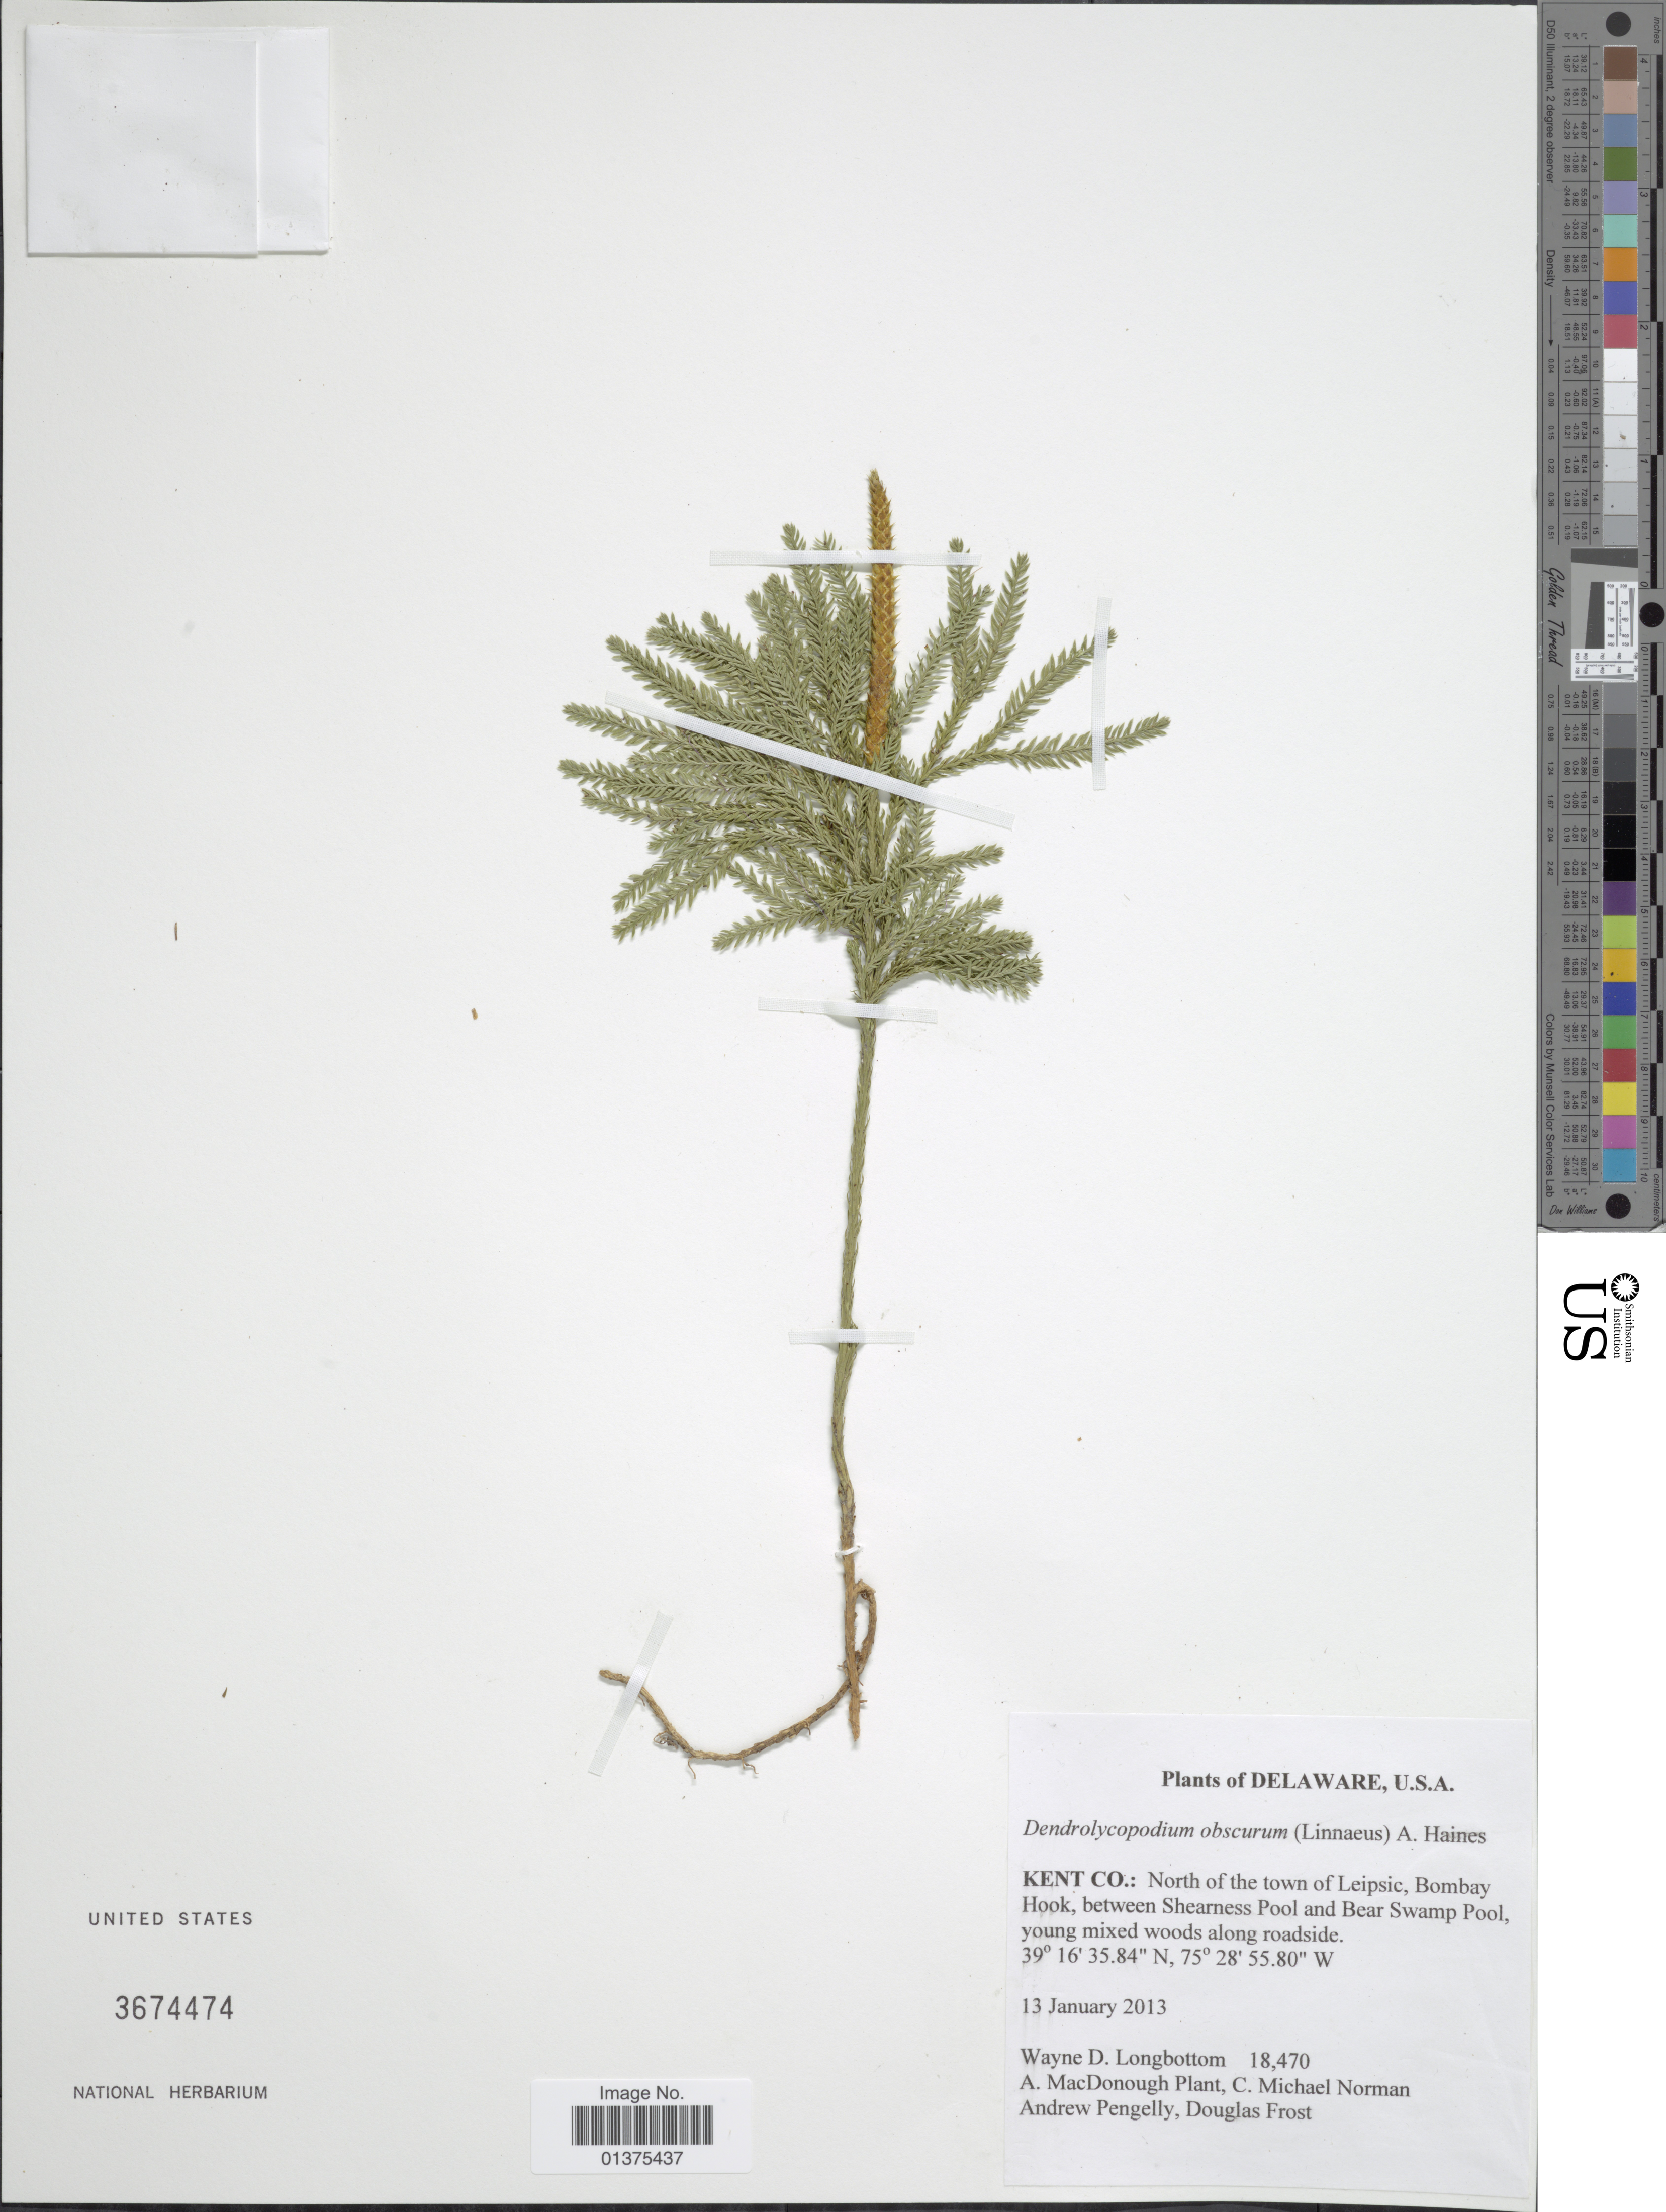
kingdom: Plantae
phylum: Tracheophyta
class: Lycopodiopsida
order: Lycopodiales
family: Lycopodiaceae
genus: Dendrolycopodium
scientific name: Dendrolycopodium obscurum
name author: (L.) A. Haines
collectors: W. D. Longbottom, A. MacDonough Plant, C. Norman, A. Pengelly & D. Frost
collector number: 18470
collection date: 2013-01-13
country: United States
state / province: Delaware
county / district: Kent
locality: Kent Co.: North of the town of Leipsic, Bombay Hook between Shaeness Pool and Bear Swamp Pool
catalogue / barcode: US 3674474